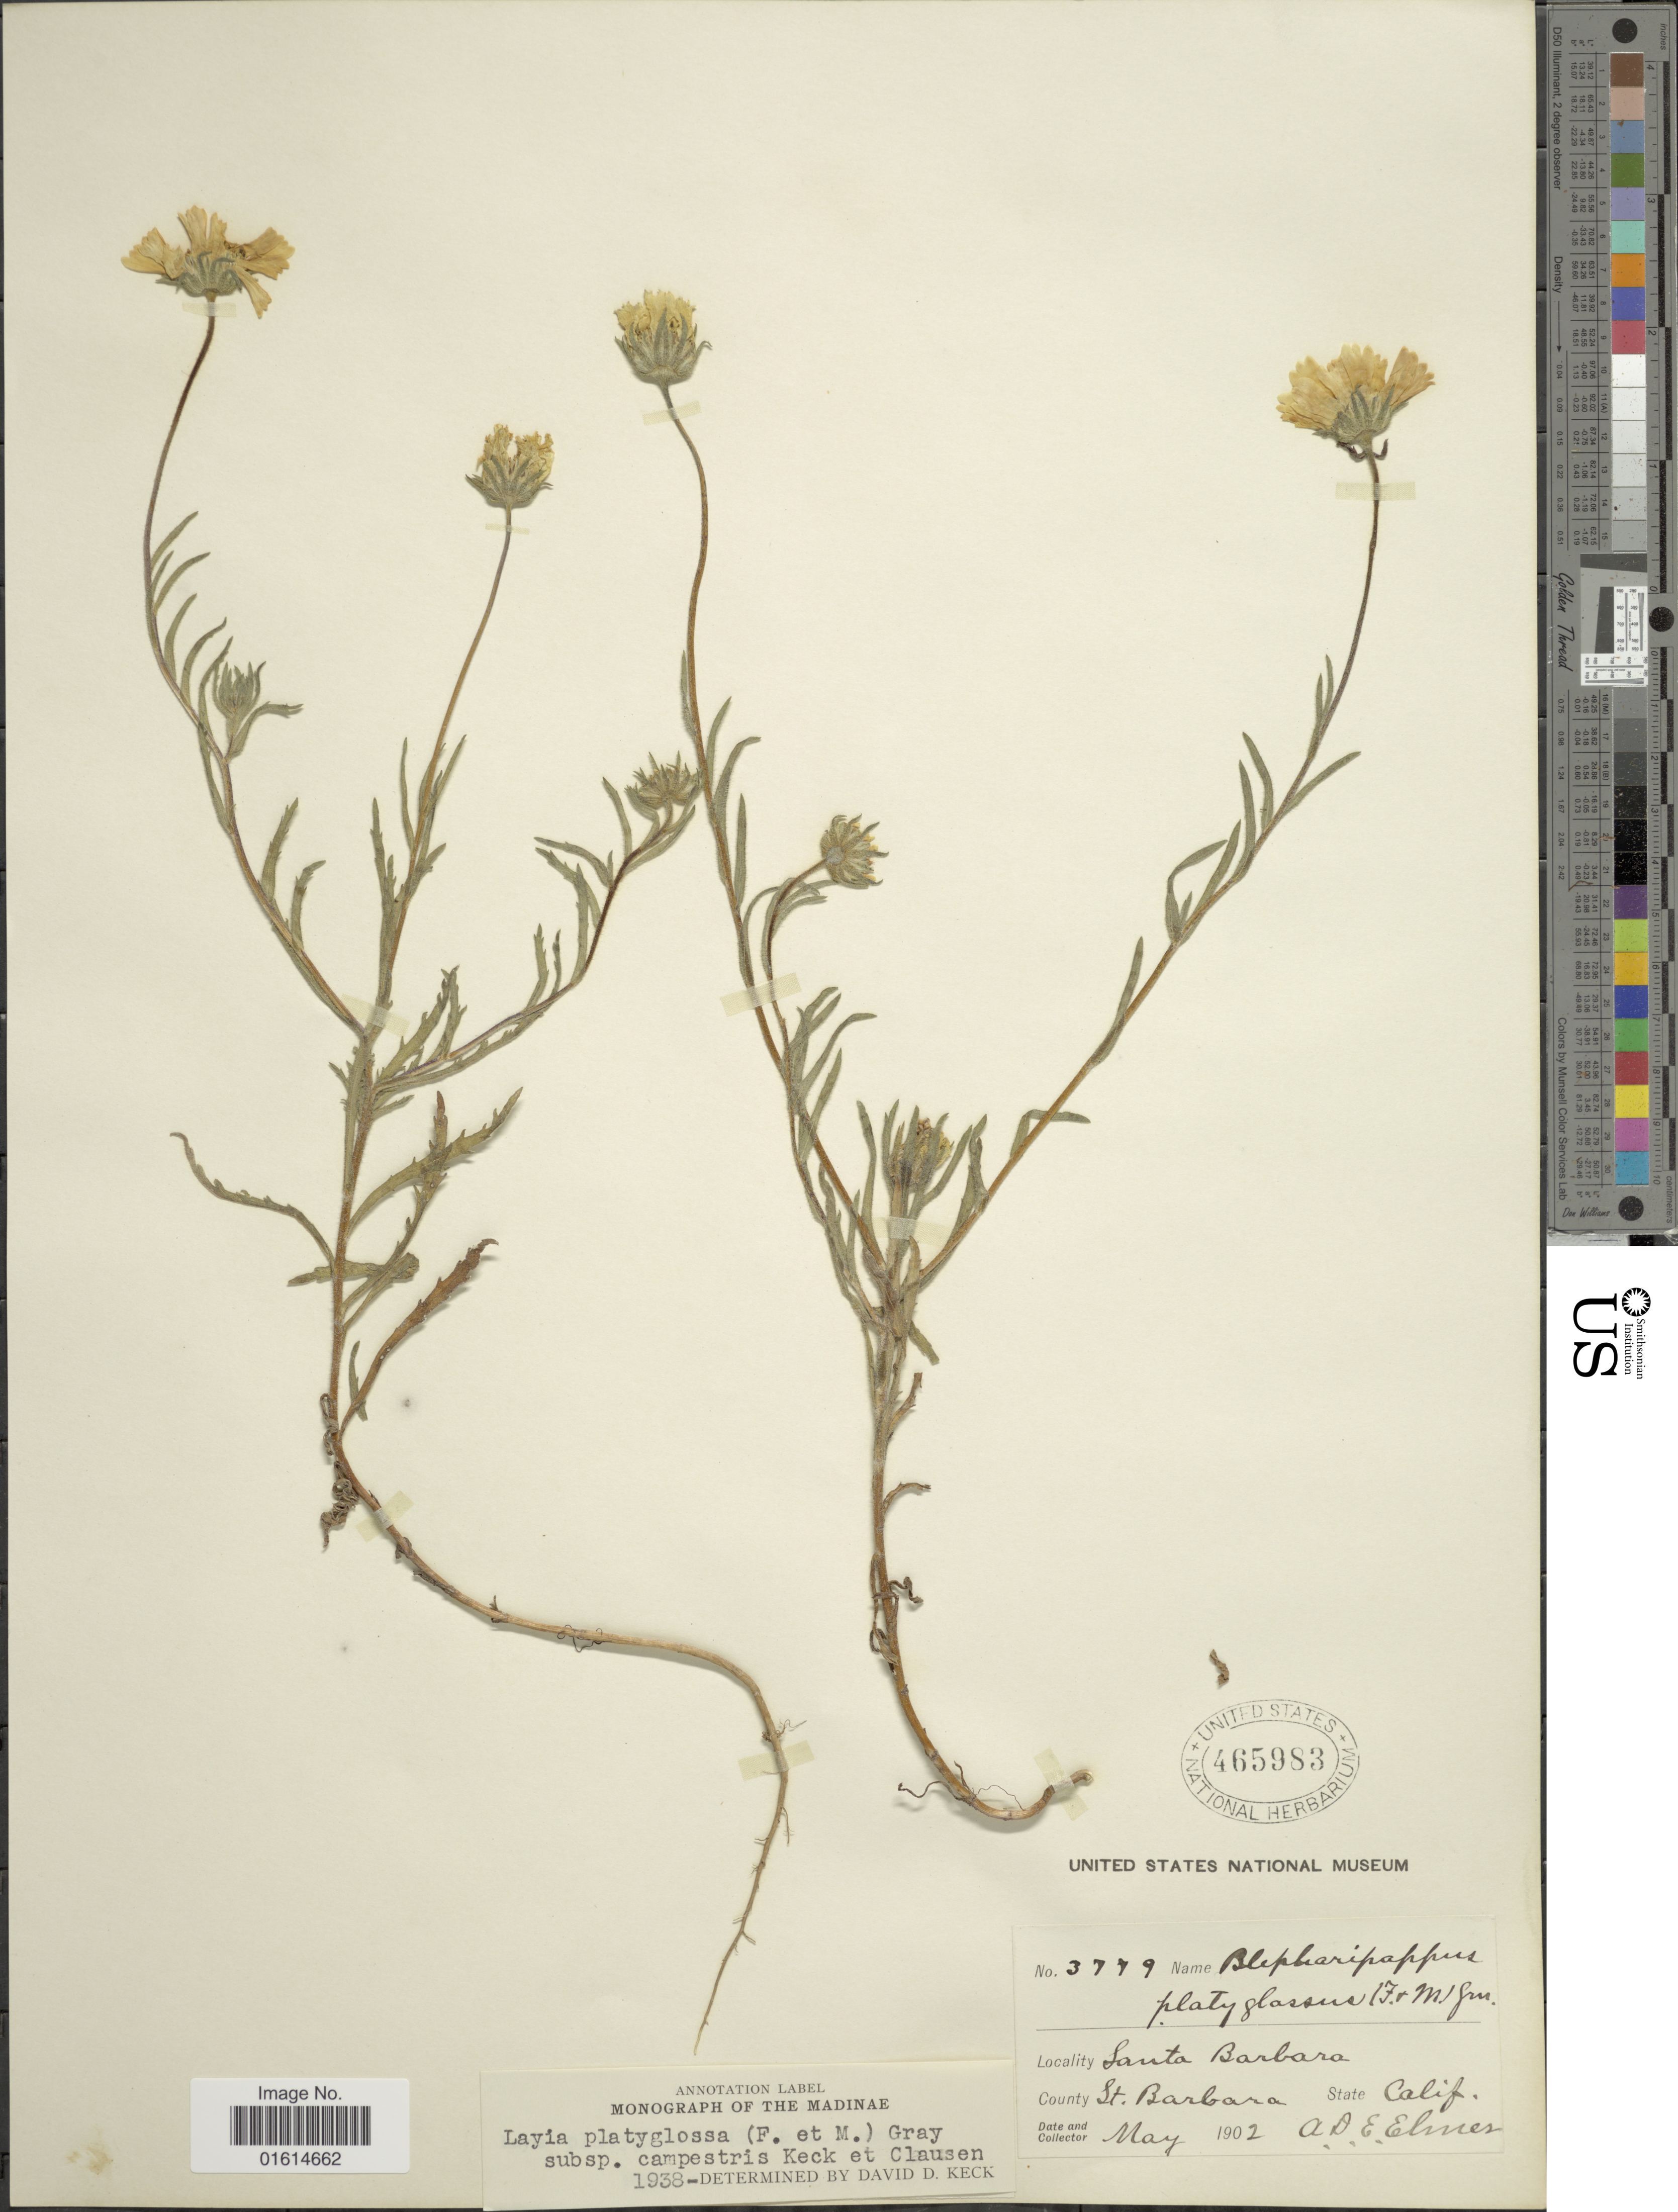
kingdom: Plantae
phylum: Tracheophyta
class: Magnoliopsida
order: Asterales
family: Asteraceae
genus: Layia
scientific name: Layia platyglossa subsp. campestris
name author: D.D. Keck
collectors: A. D. E. Elmer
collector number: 3779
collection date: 1902-05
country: United States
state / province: California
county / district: Santa Barbara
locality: Santa Barbara, County St. Barbara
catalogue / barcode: US 465983